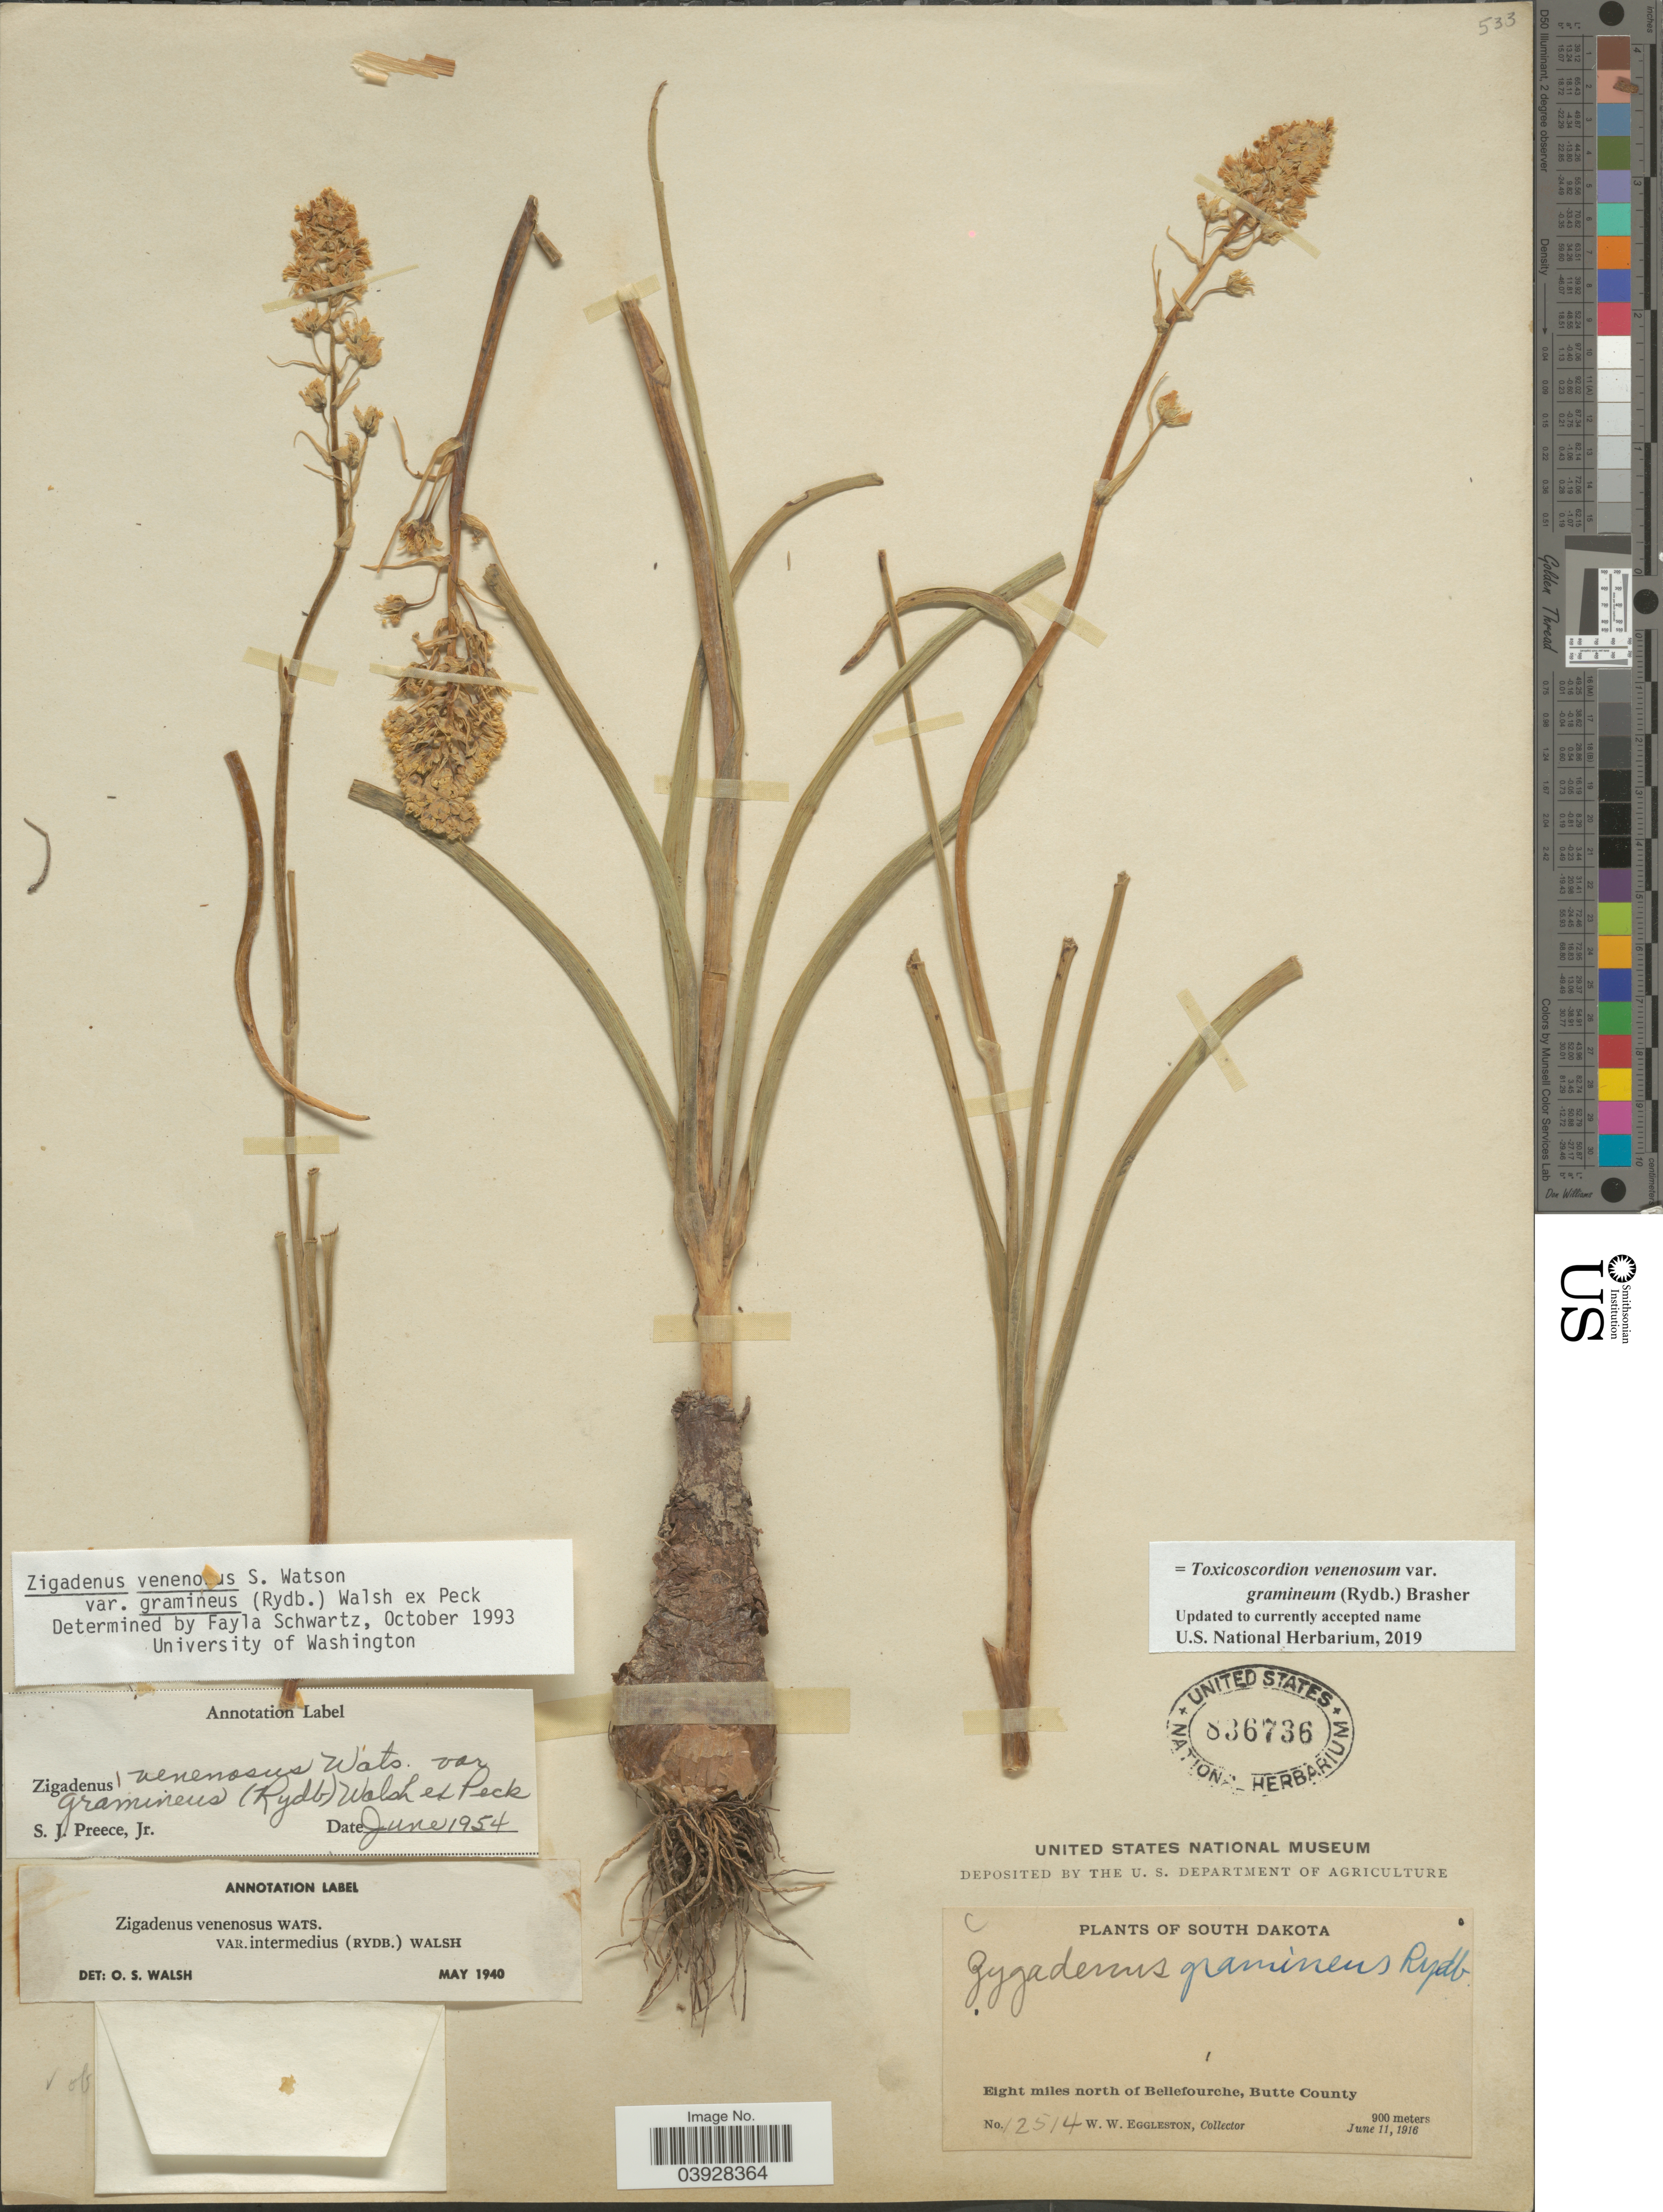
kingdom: Plantae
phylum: Tracheophyta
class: Liliopsida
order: Liliales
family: Melanthiaceae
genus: Toxicoscordion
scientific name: Toxicoscordion venenosum var. gramineum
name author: (Rydb.) Brasher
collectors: W. W. Eggleston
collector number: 12514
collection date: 1916-06-11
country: United States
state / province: South Dakota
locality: Eight miles north of Bellefourche, Butte County.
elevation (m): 900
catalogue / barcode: US 836736